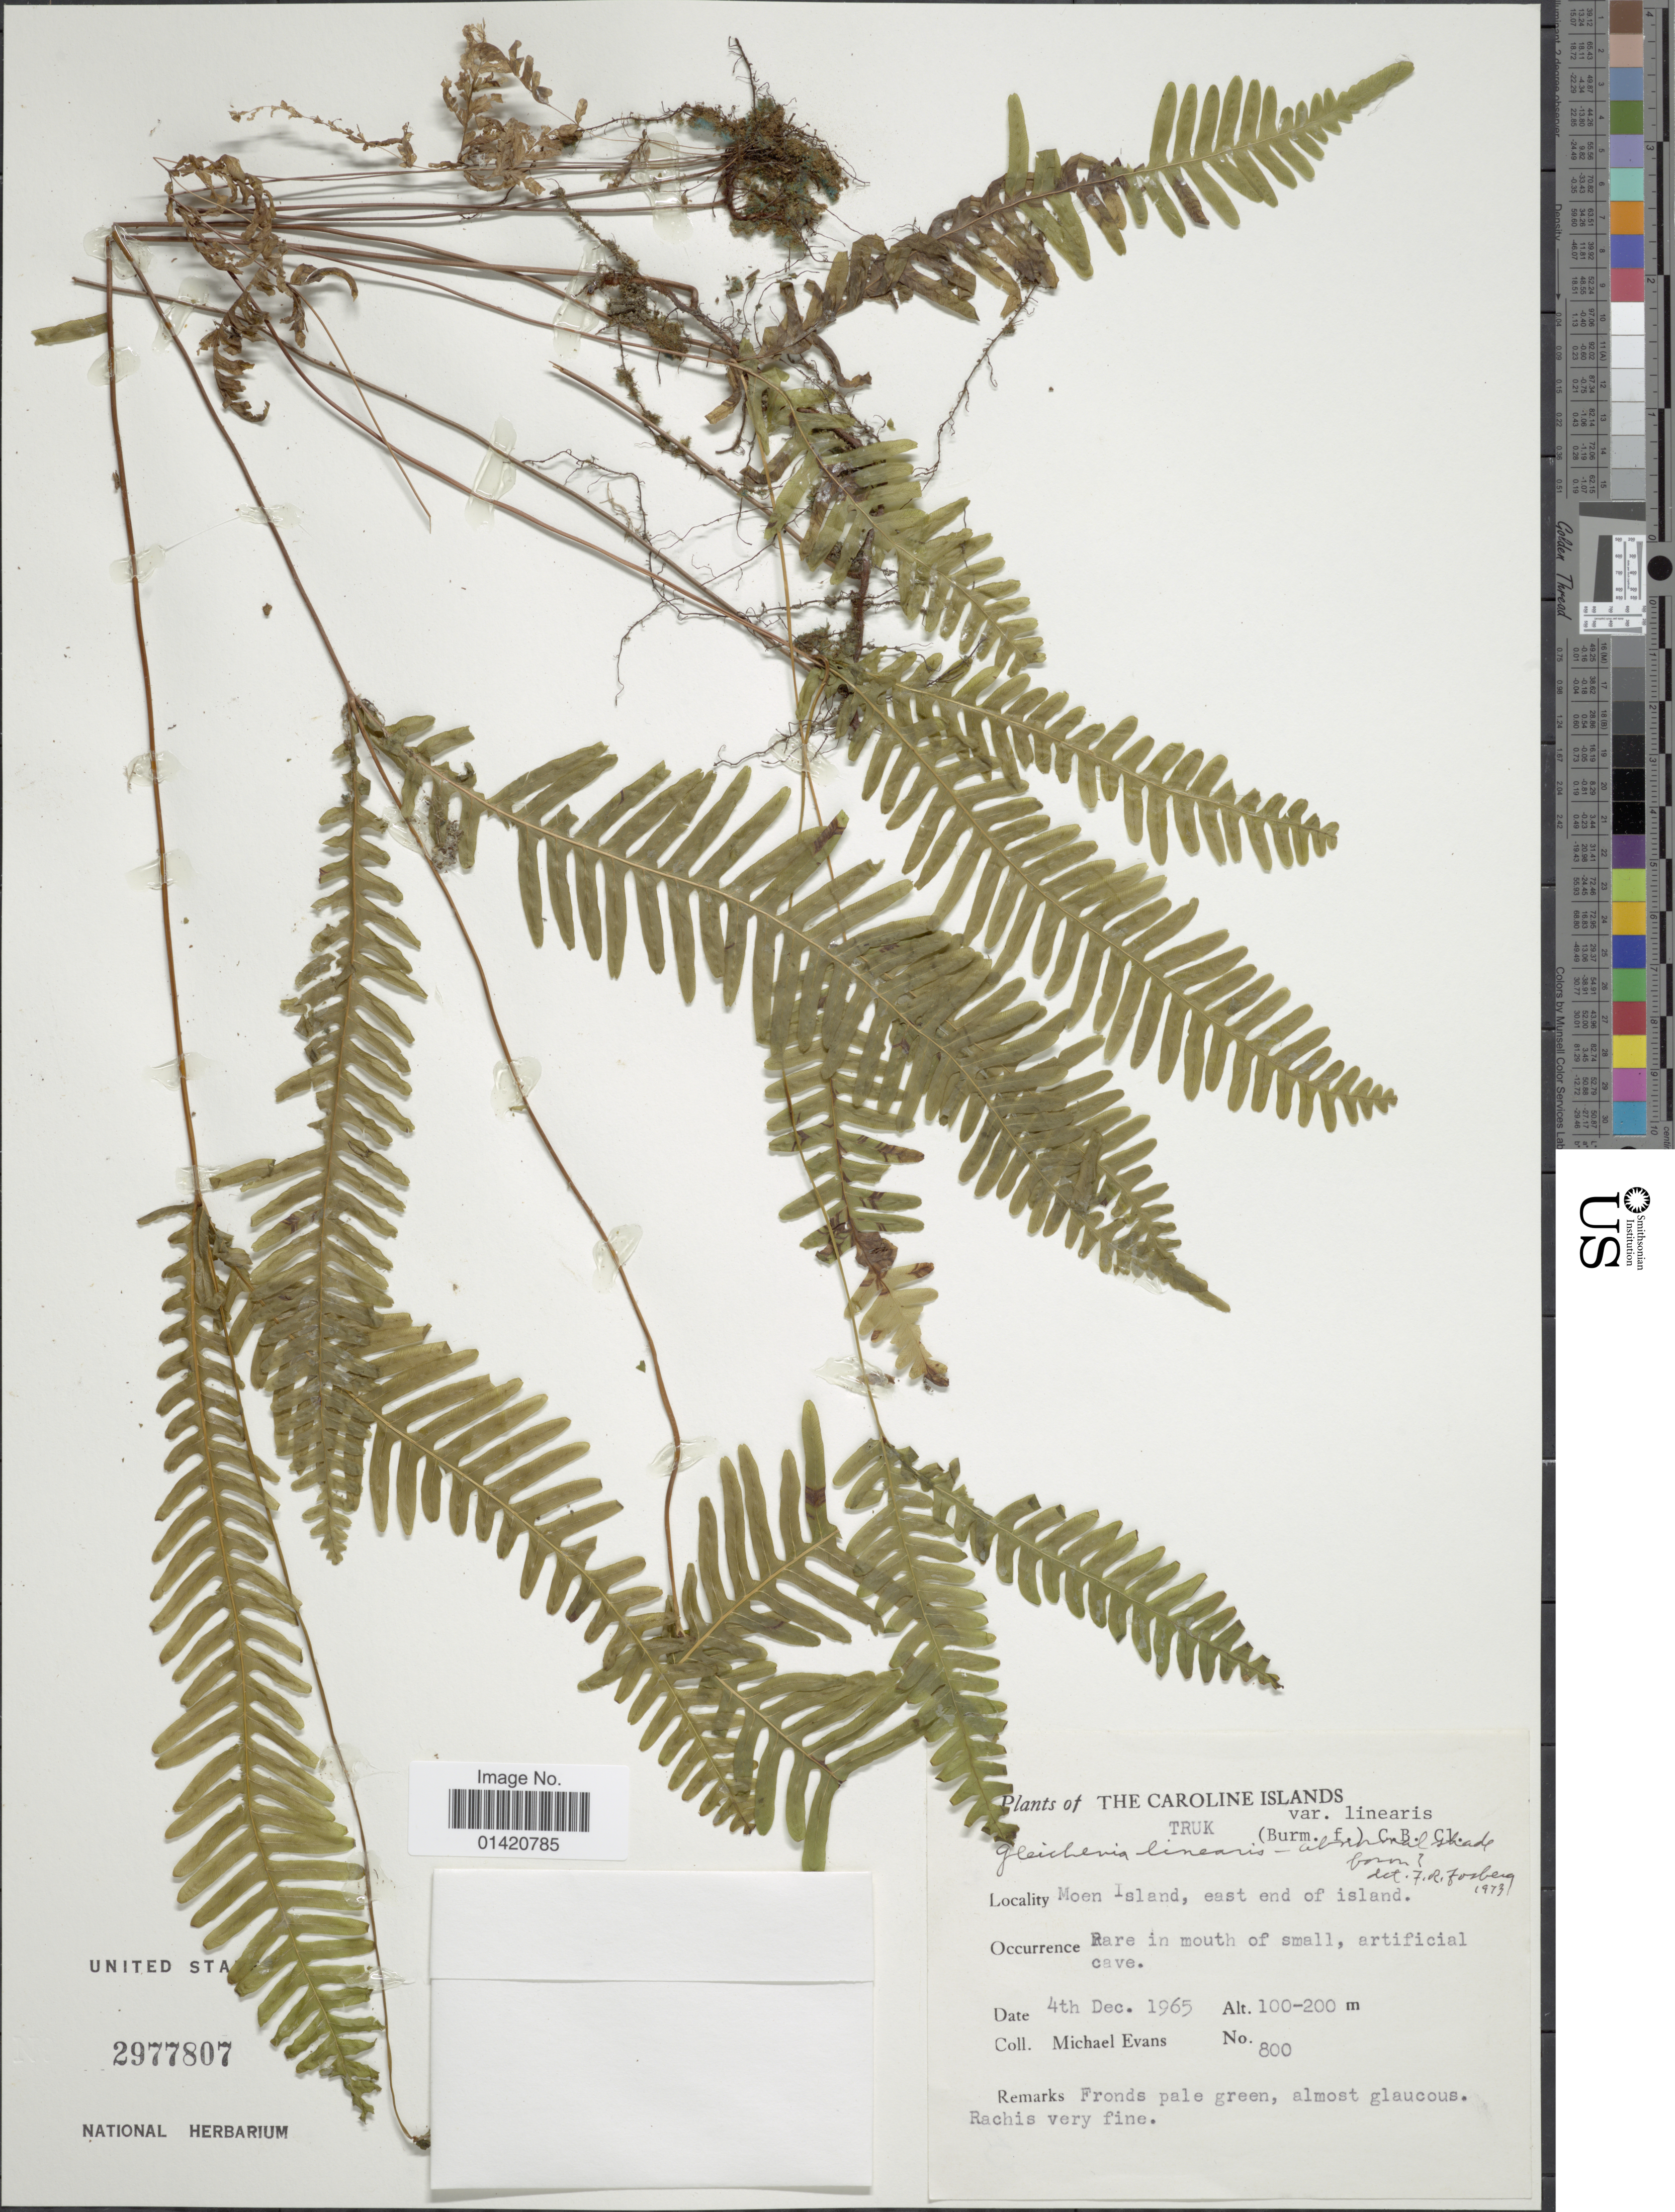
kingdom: Plantae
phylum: Tracheophyta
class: Polypodiopsida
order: Gleicheniales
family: Gleicheniaceae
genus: Dicranopteris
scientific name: Dicranopteris linearis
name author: (Burm. f.) Underw.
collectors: M. Evans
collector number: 800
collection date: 1965-12-04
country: Micronesia, Federated States of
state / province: Truk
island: Moen [Wono]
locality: The Caroline Islands, Truk, Moen Island, east of island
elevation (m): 100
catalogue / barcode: US 2977807